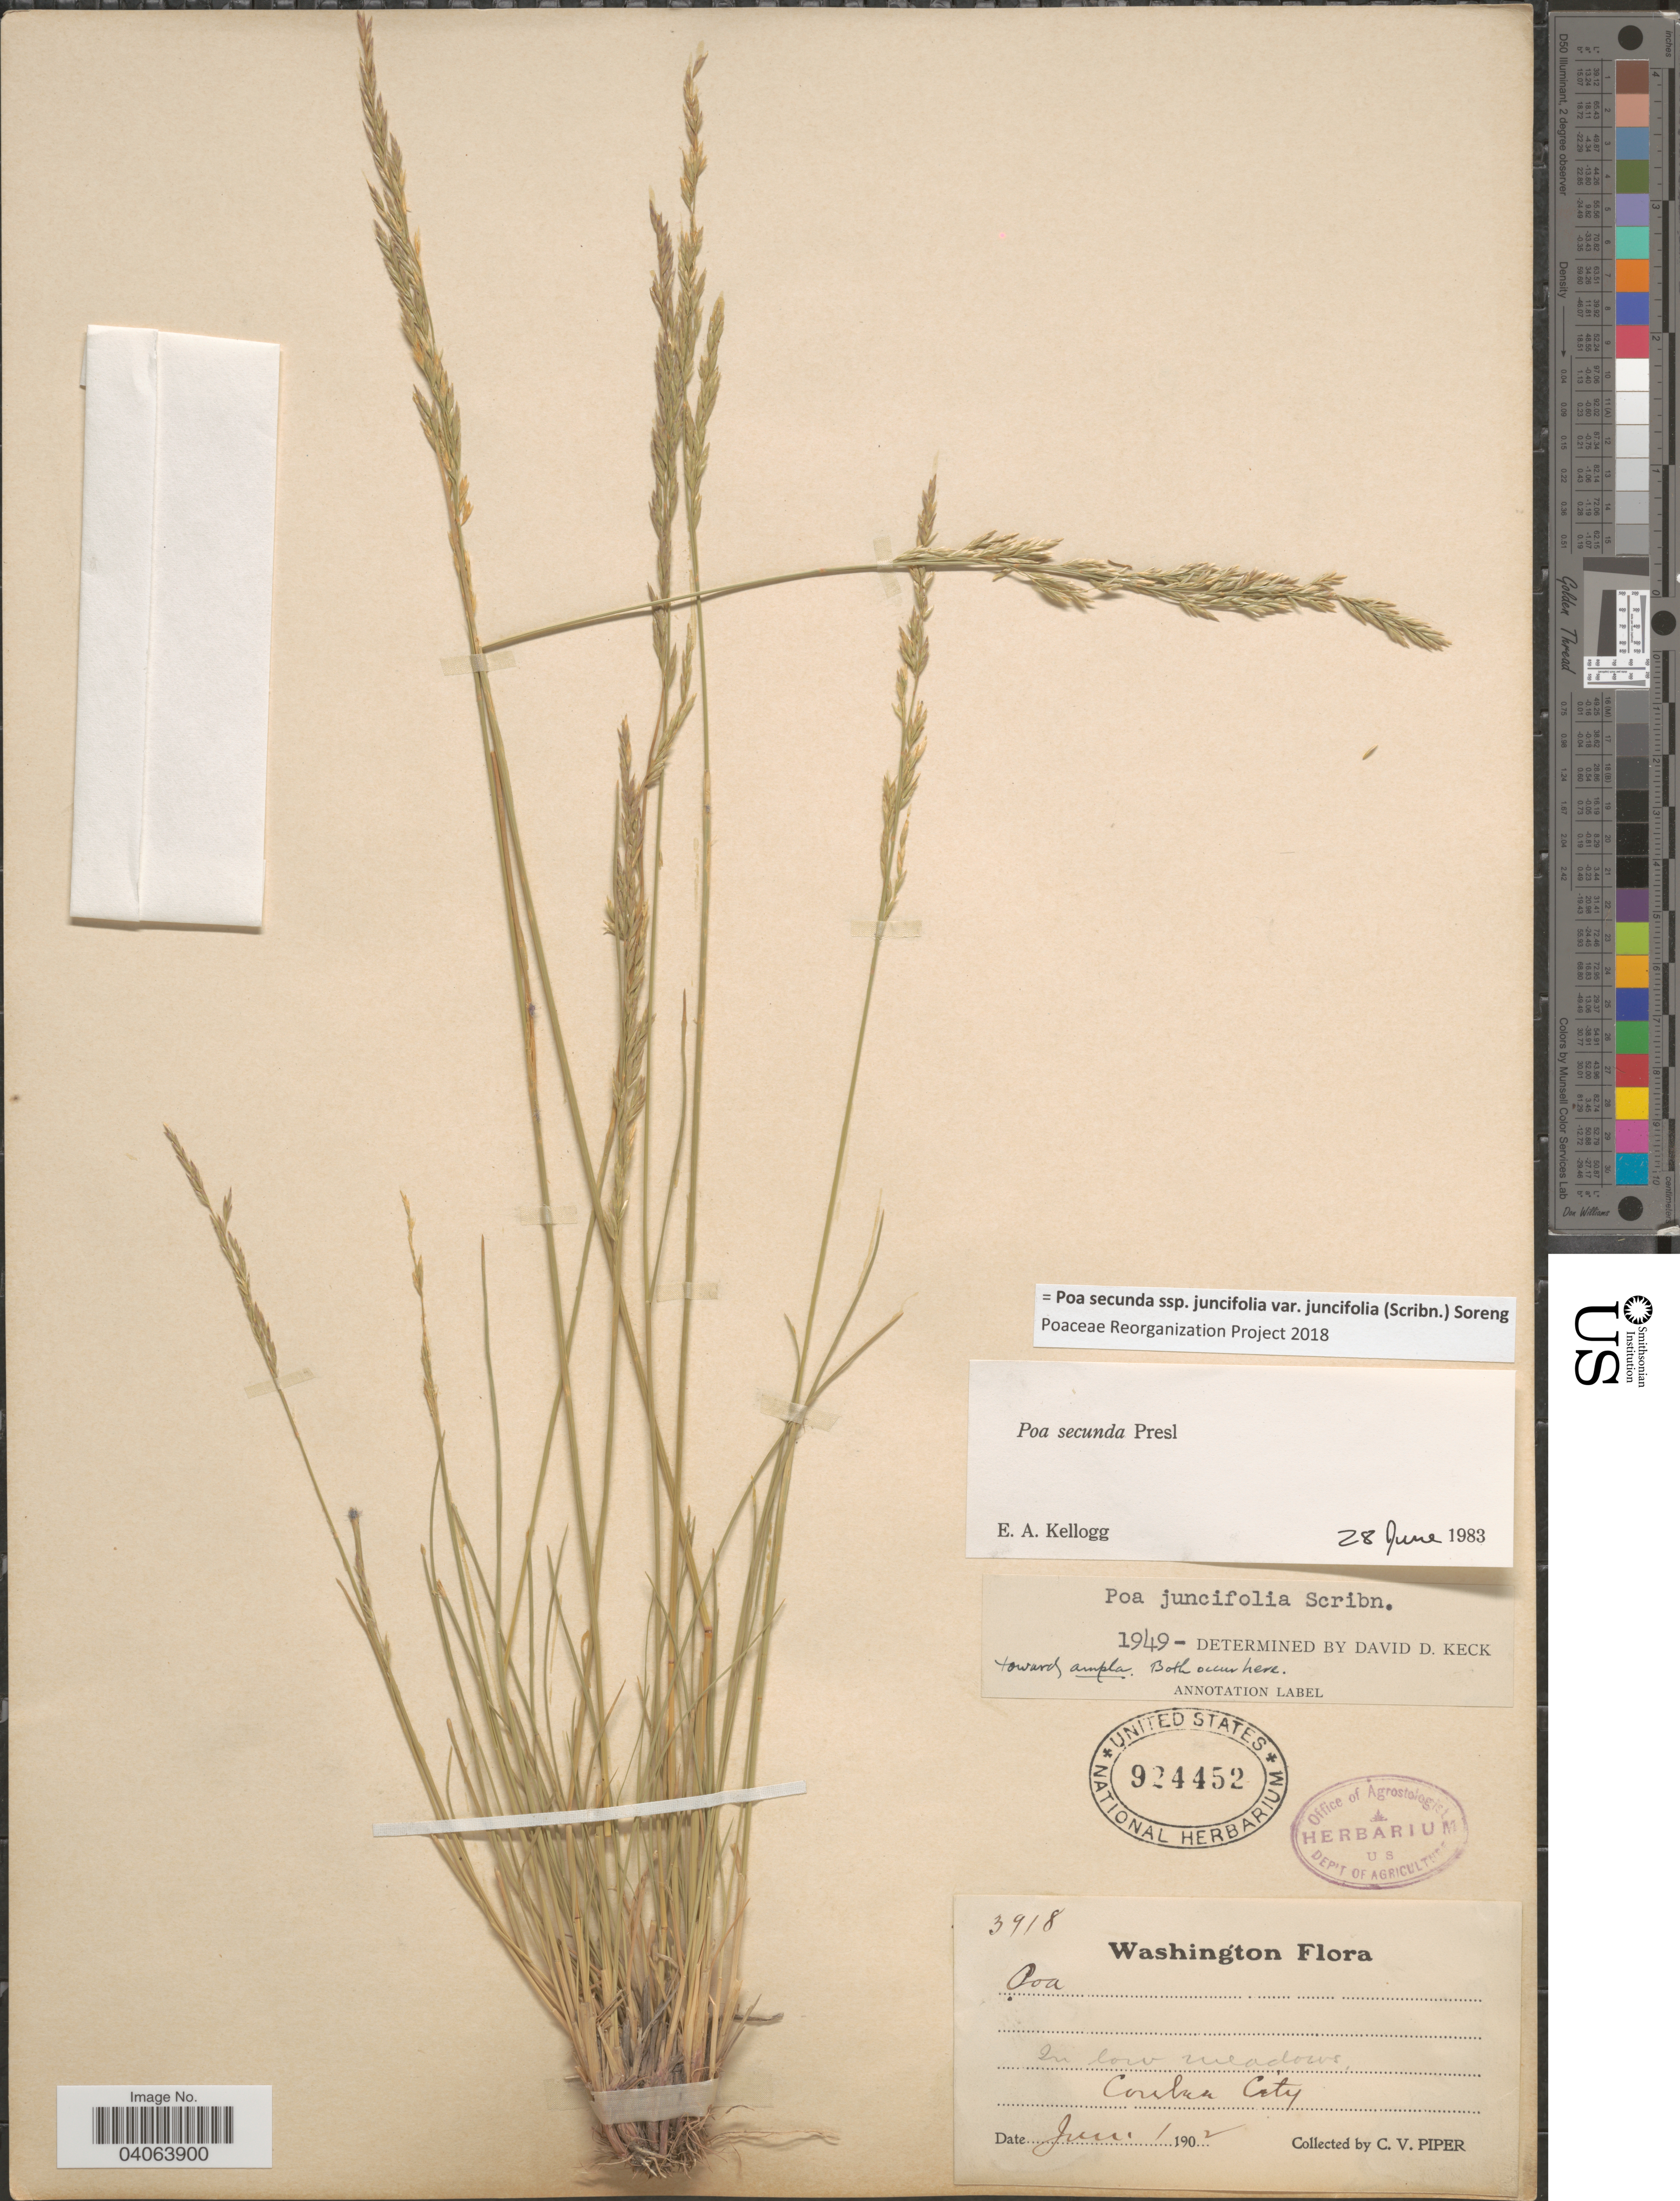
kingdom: Plantae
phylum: Tracheophyta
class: Liliopsida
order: Poales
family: Poaceae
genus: Poa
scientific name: Poa secunda subsp. juncifolia var. juncifolia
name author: (Scribn.) Soreng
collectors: C. V. Piper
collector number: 3918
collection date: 1902-06-01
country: United States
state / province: Washington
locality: In low meadows. Coulee City.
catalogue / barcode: US 924452